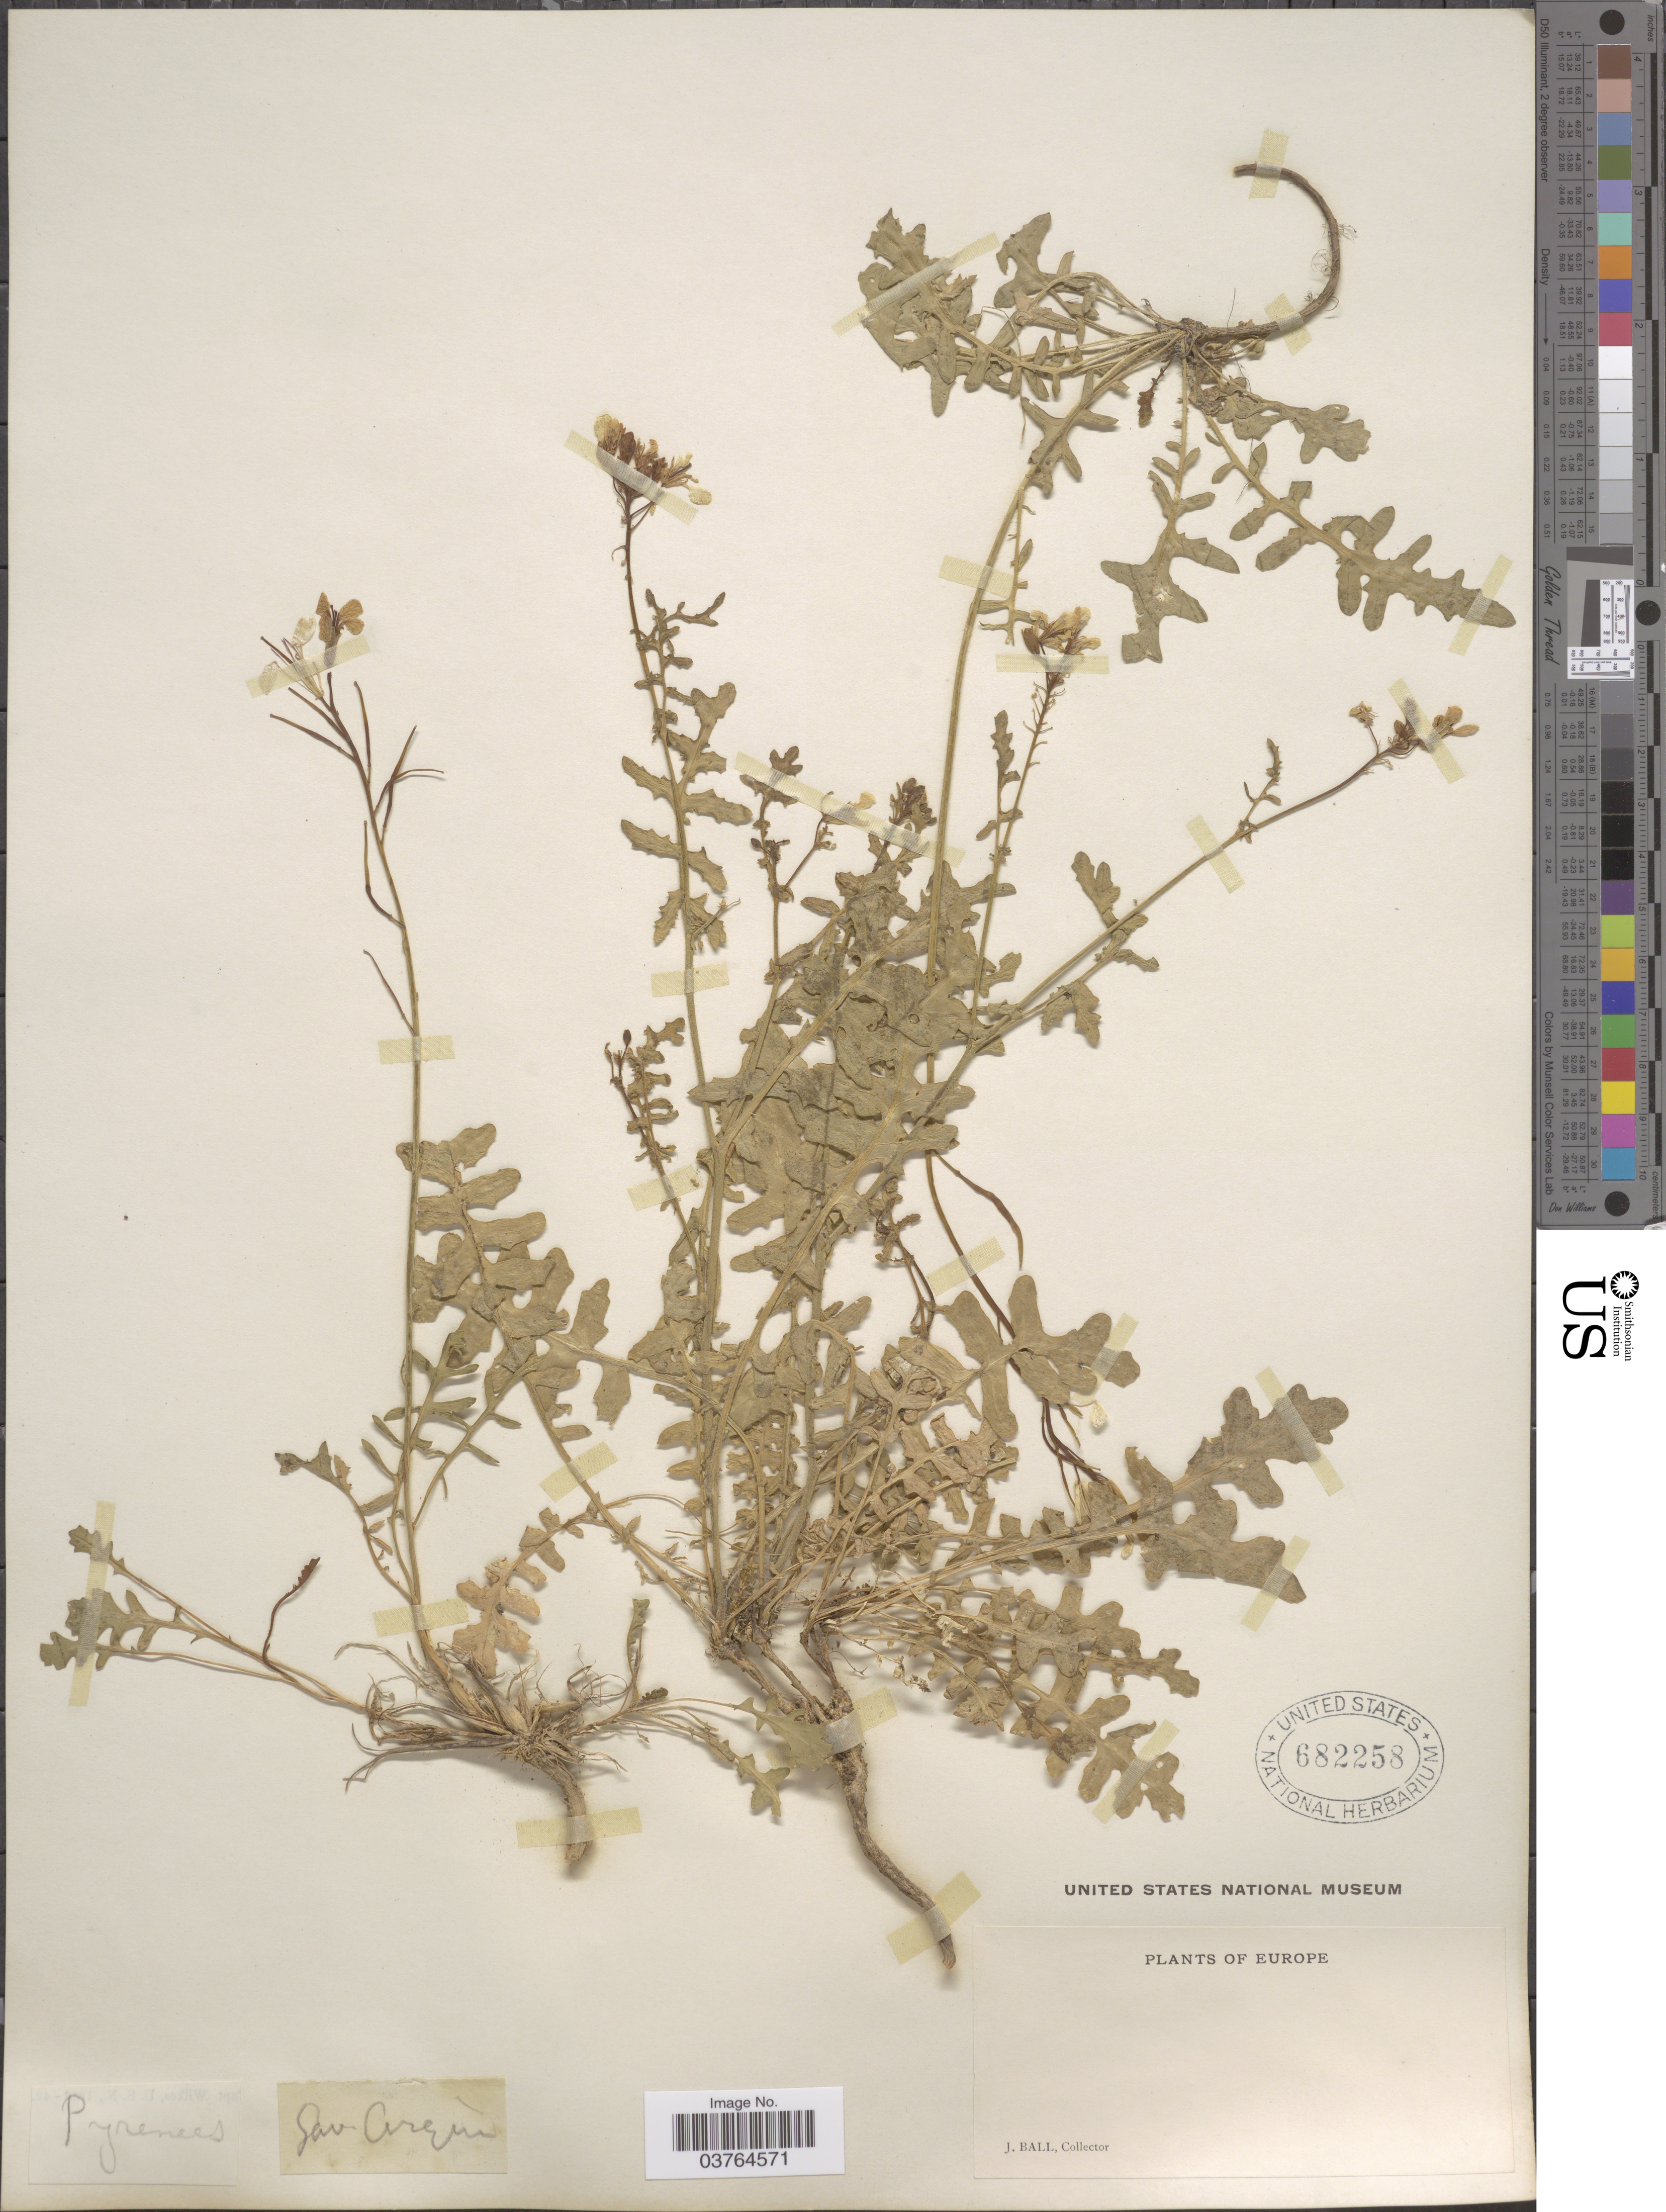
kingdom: Plantae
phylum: Tracheophyta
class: Magnoliopsida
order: Brassicales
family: Brassicaceae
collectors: J. Ball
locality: Pyrenees. Europe.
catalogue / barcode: US 682258